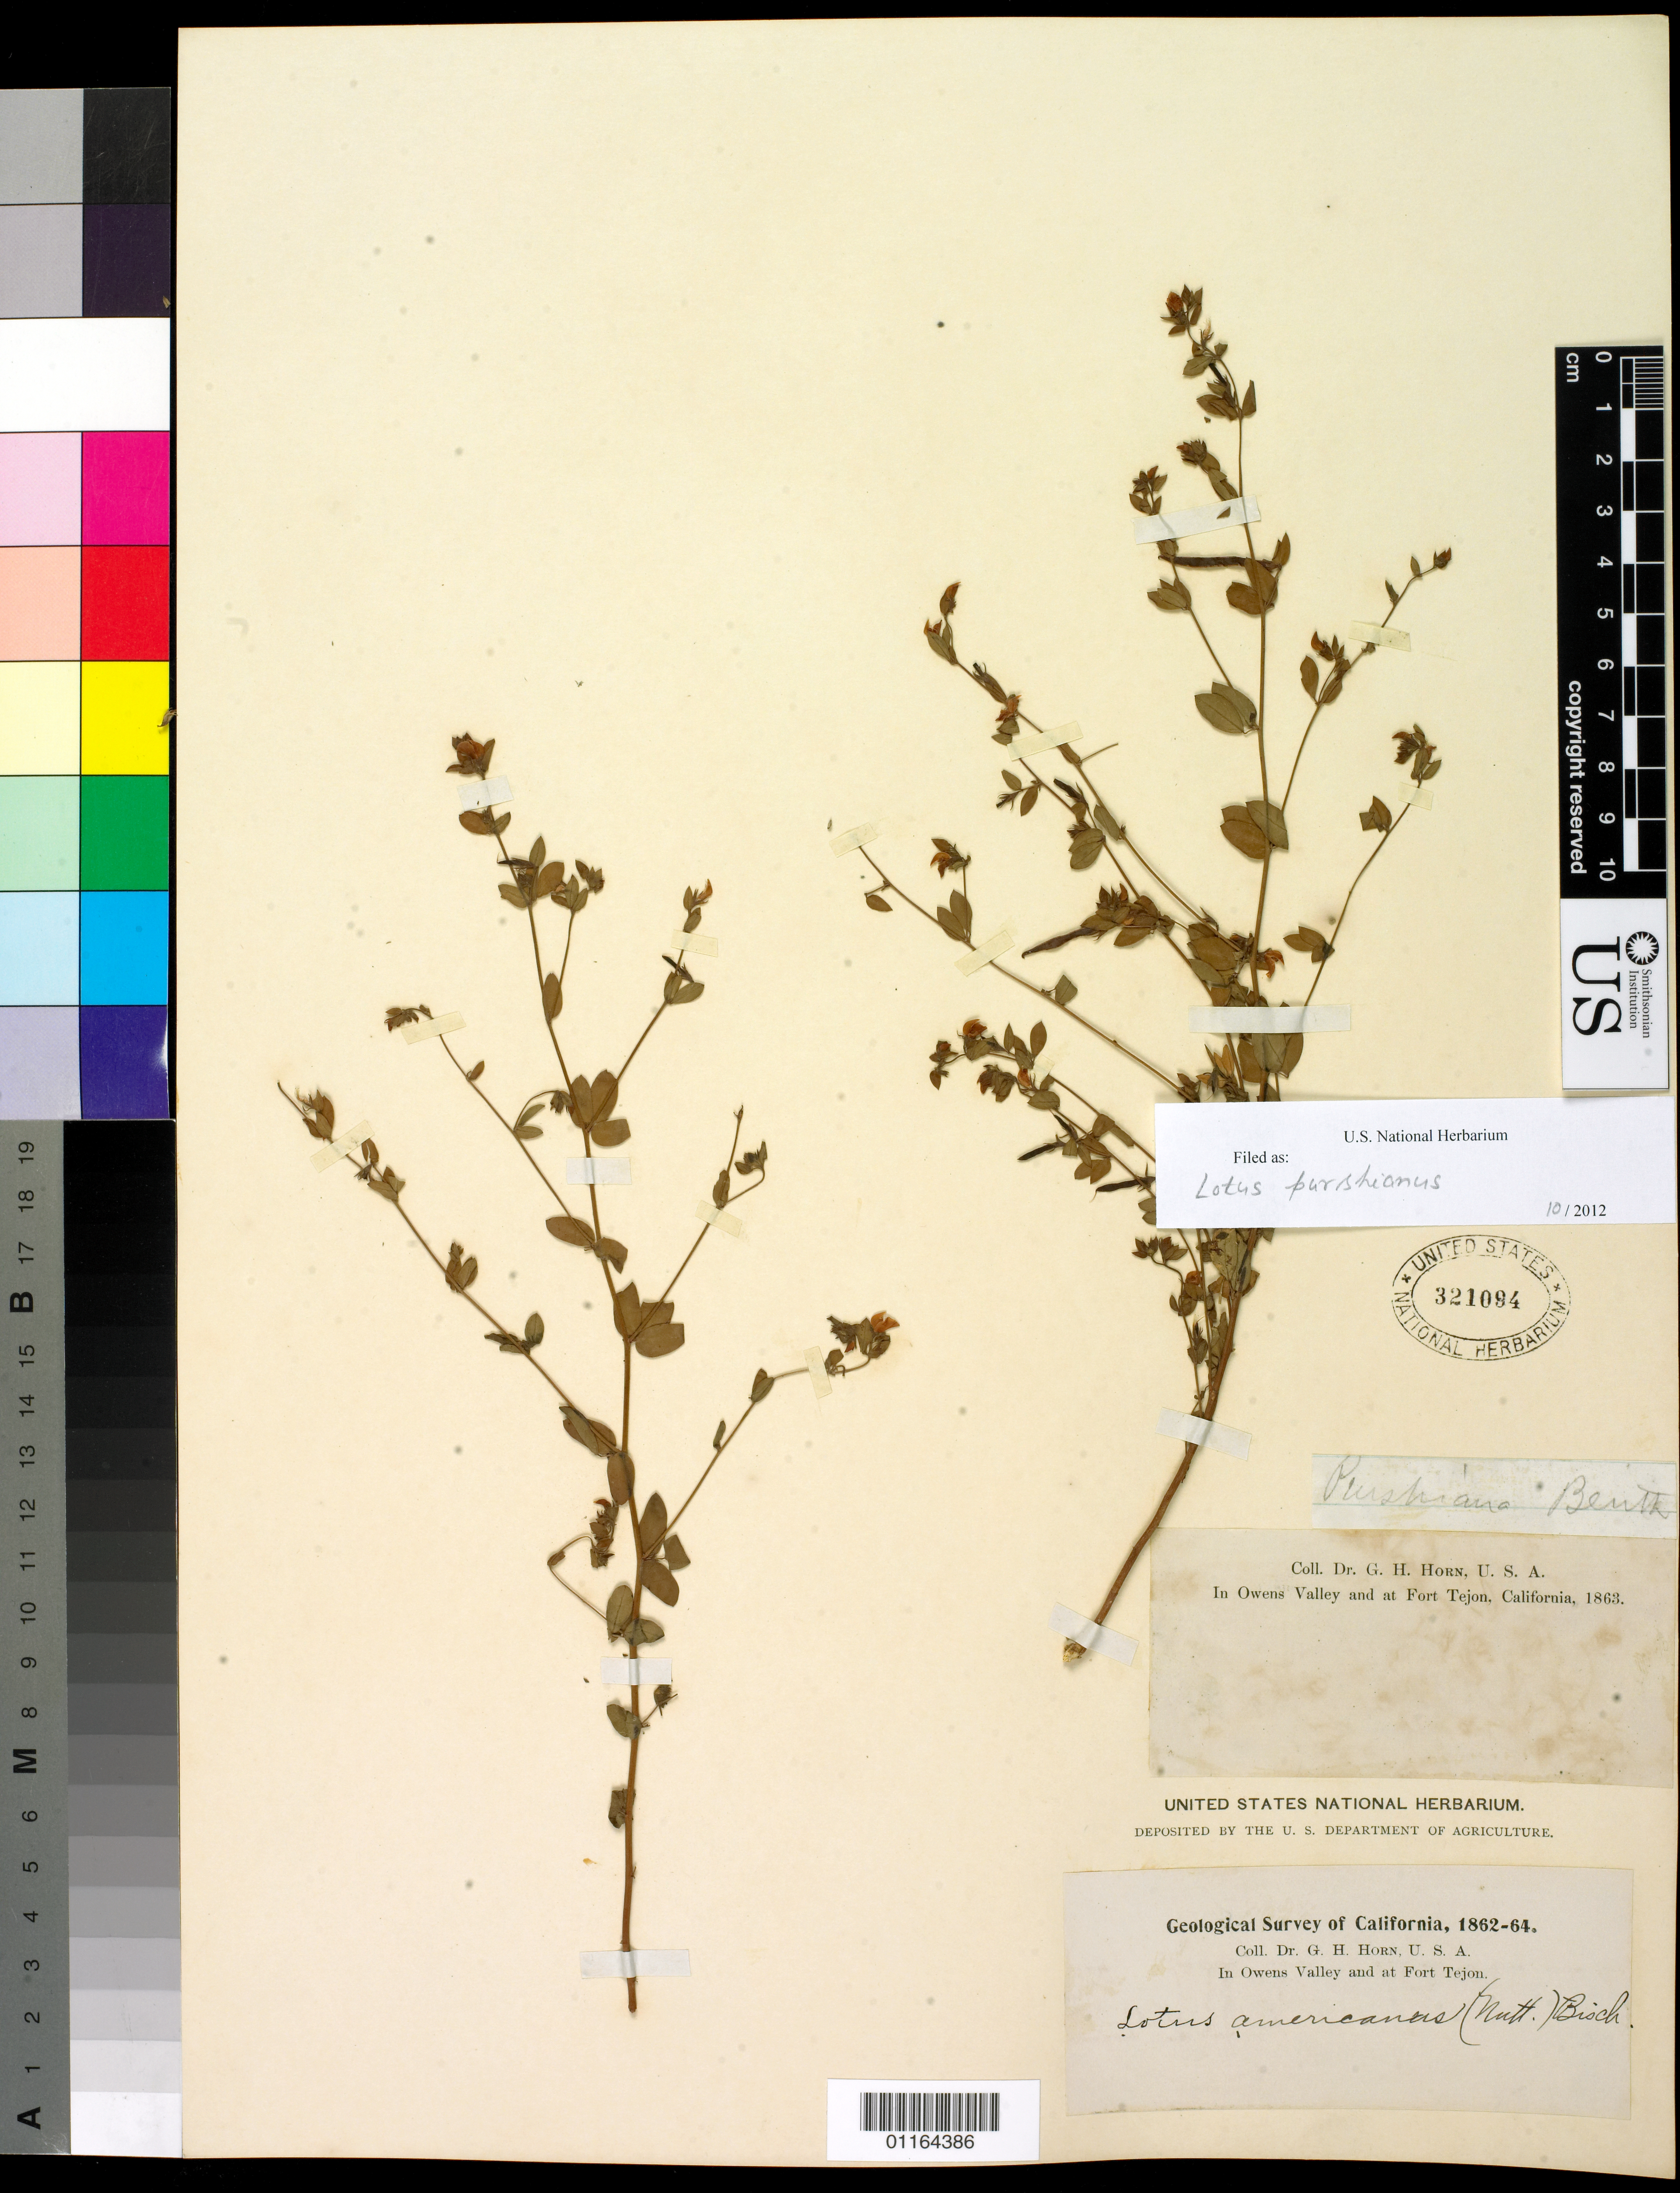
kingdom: Plantae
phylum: Tracheophyta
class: Magnoliopsida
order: Fabales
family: Fabaceae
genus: Acmispon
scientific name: Acmispon americanus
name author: (Nutt.) Rydb.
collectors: G. Horn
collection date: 1862/1864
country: United States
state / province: California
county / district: Kern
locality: In Owens Valley and at Fort Tejon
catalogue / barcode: US 321094